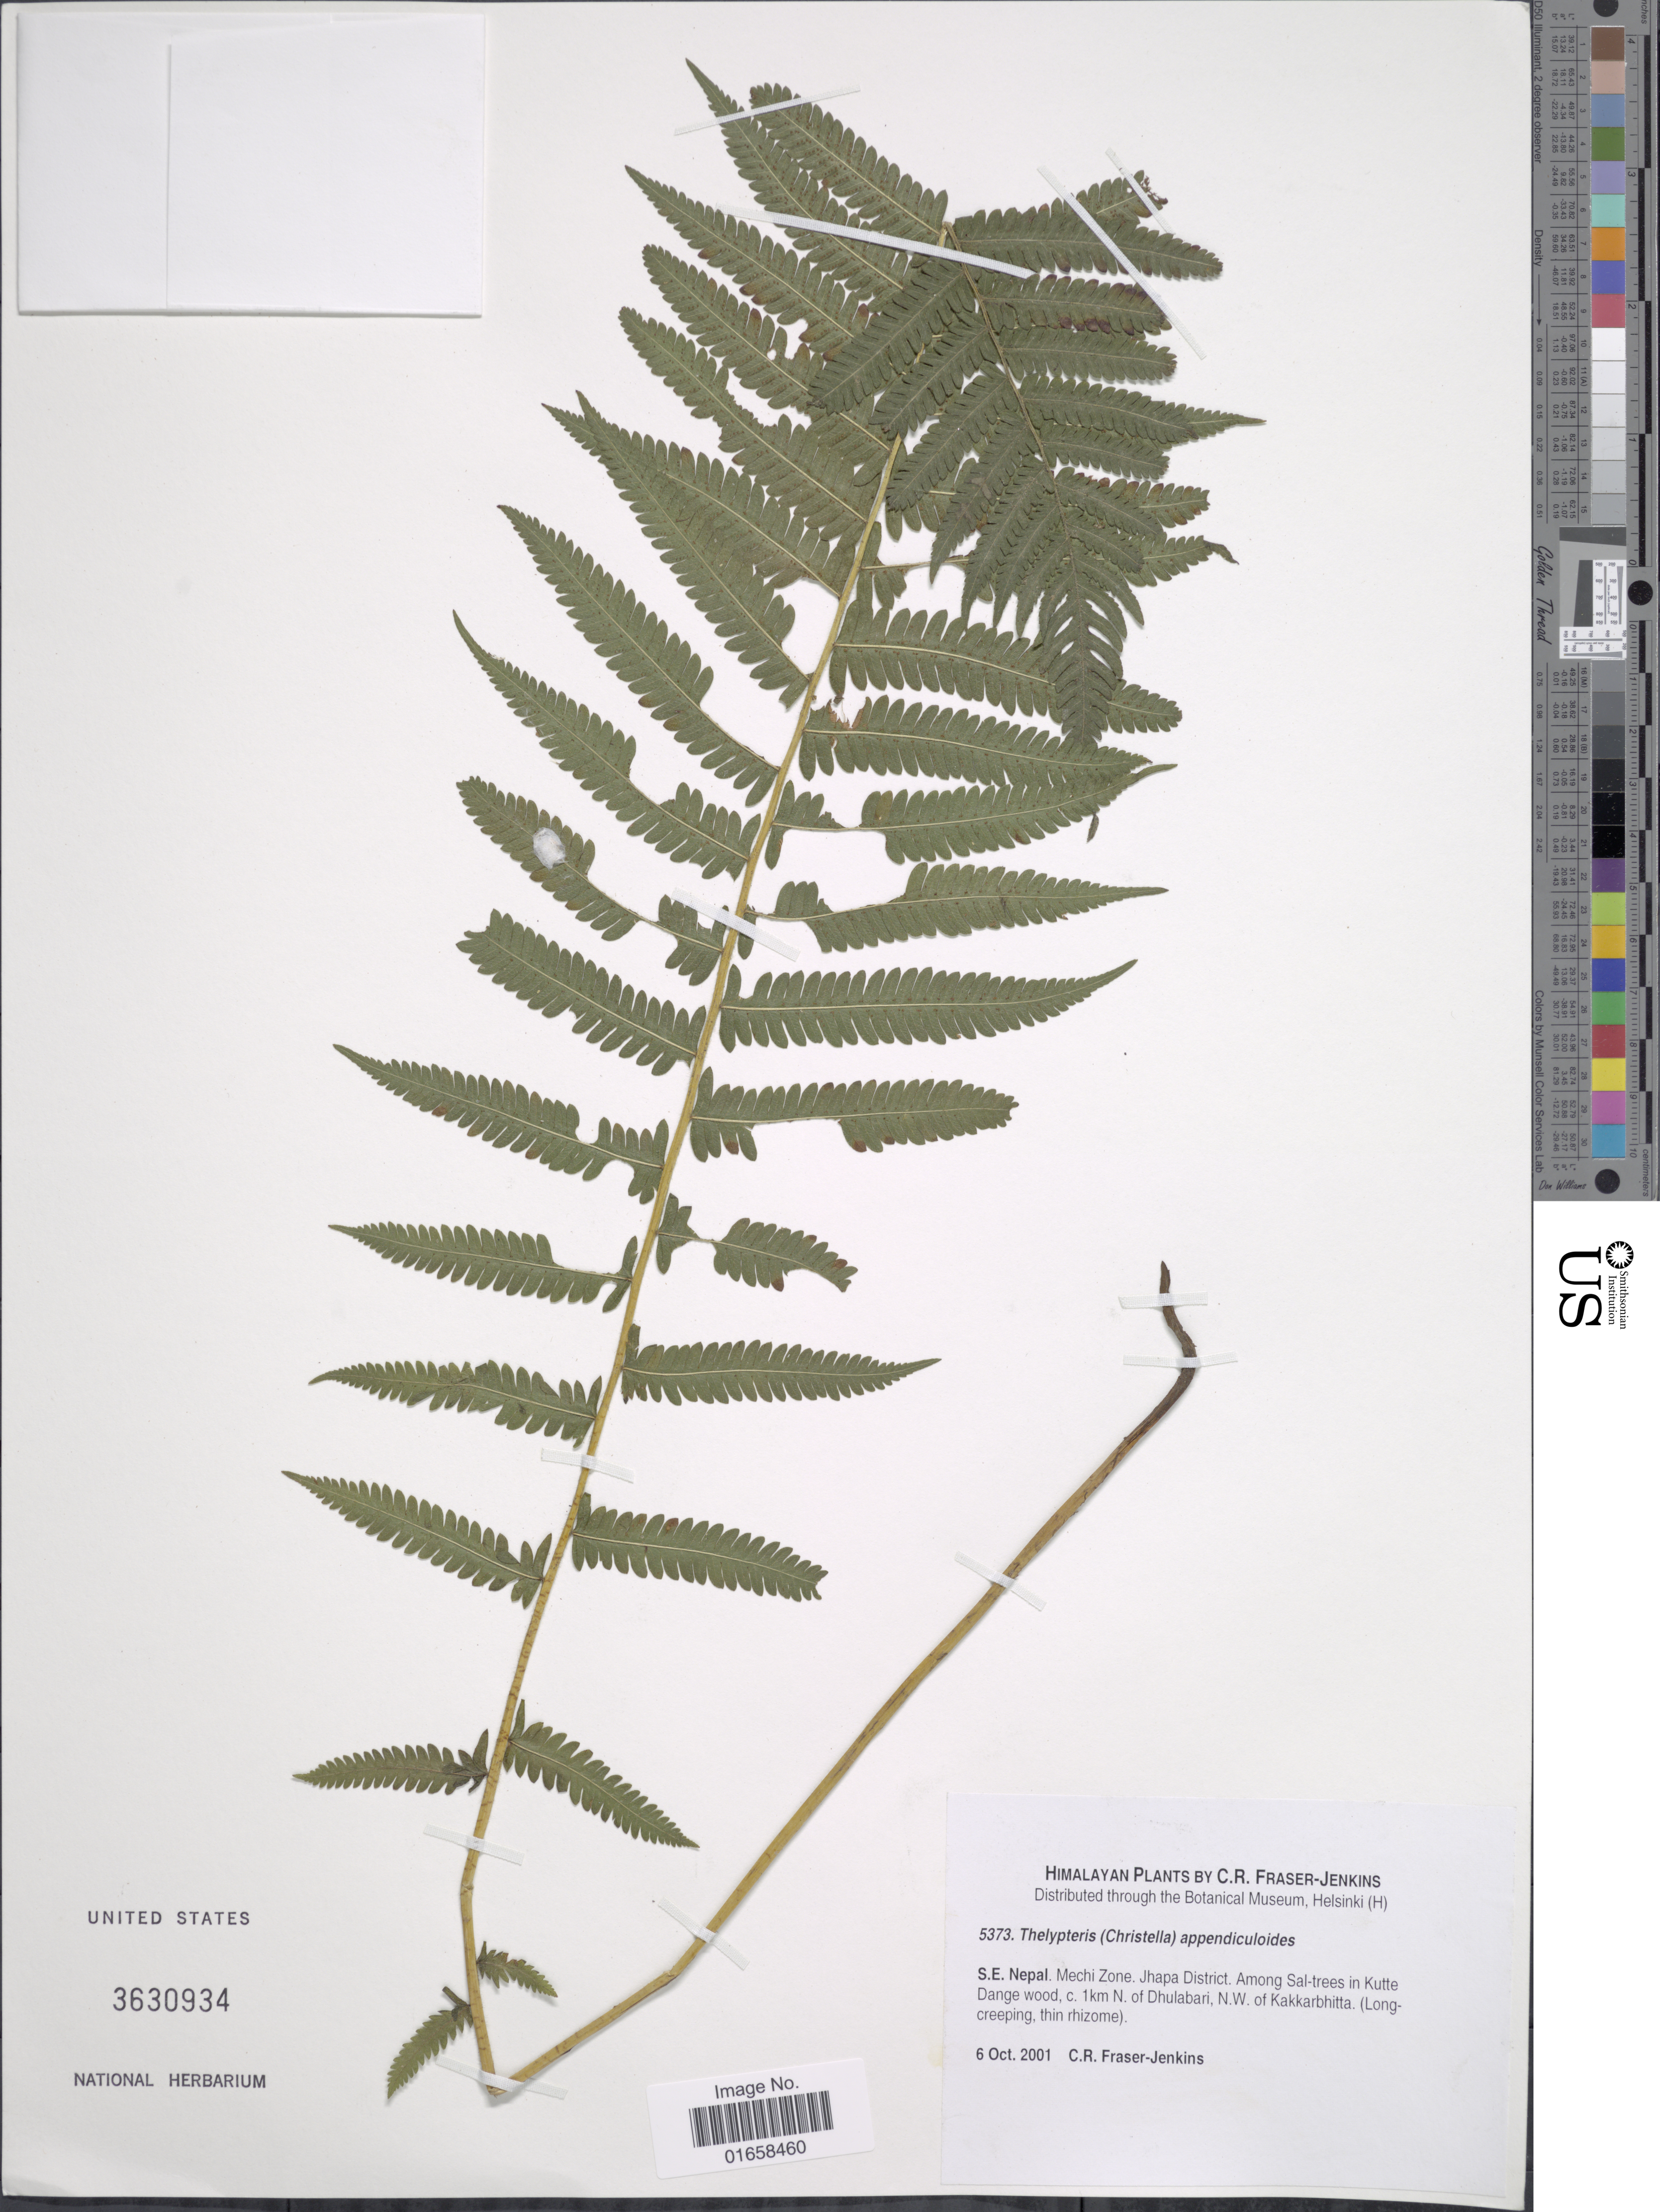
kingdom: Plantae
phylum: Tracheophyta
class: Polypodiopsida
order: Polypodiales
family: Thelypteridaceae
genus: Christella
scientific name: Christella appendicula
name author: (C. Presl) Holttum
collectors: C. R. Fraser-Jenkins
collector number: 5373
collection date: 2001-10-06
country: Nepal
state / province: Mechi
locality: S. E. Nepal. Mechi Zone. Jhapa District. Among Sal-trees in Kutte Dange wood, c. 1 km N. Dhulabari, N.W. of Kakkarbhitta. Himlayan Plants.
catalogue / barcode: US 3630934